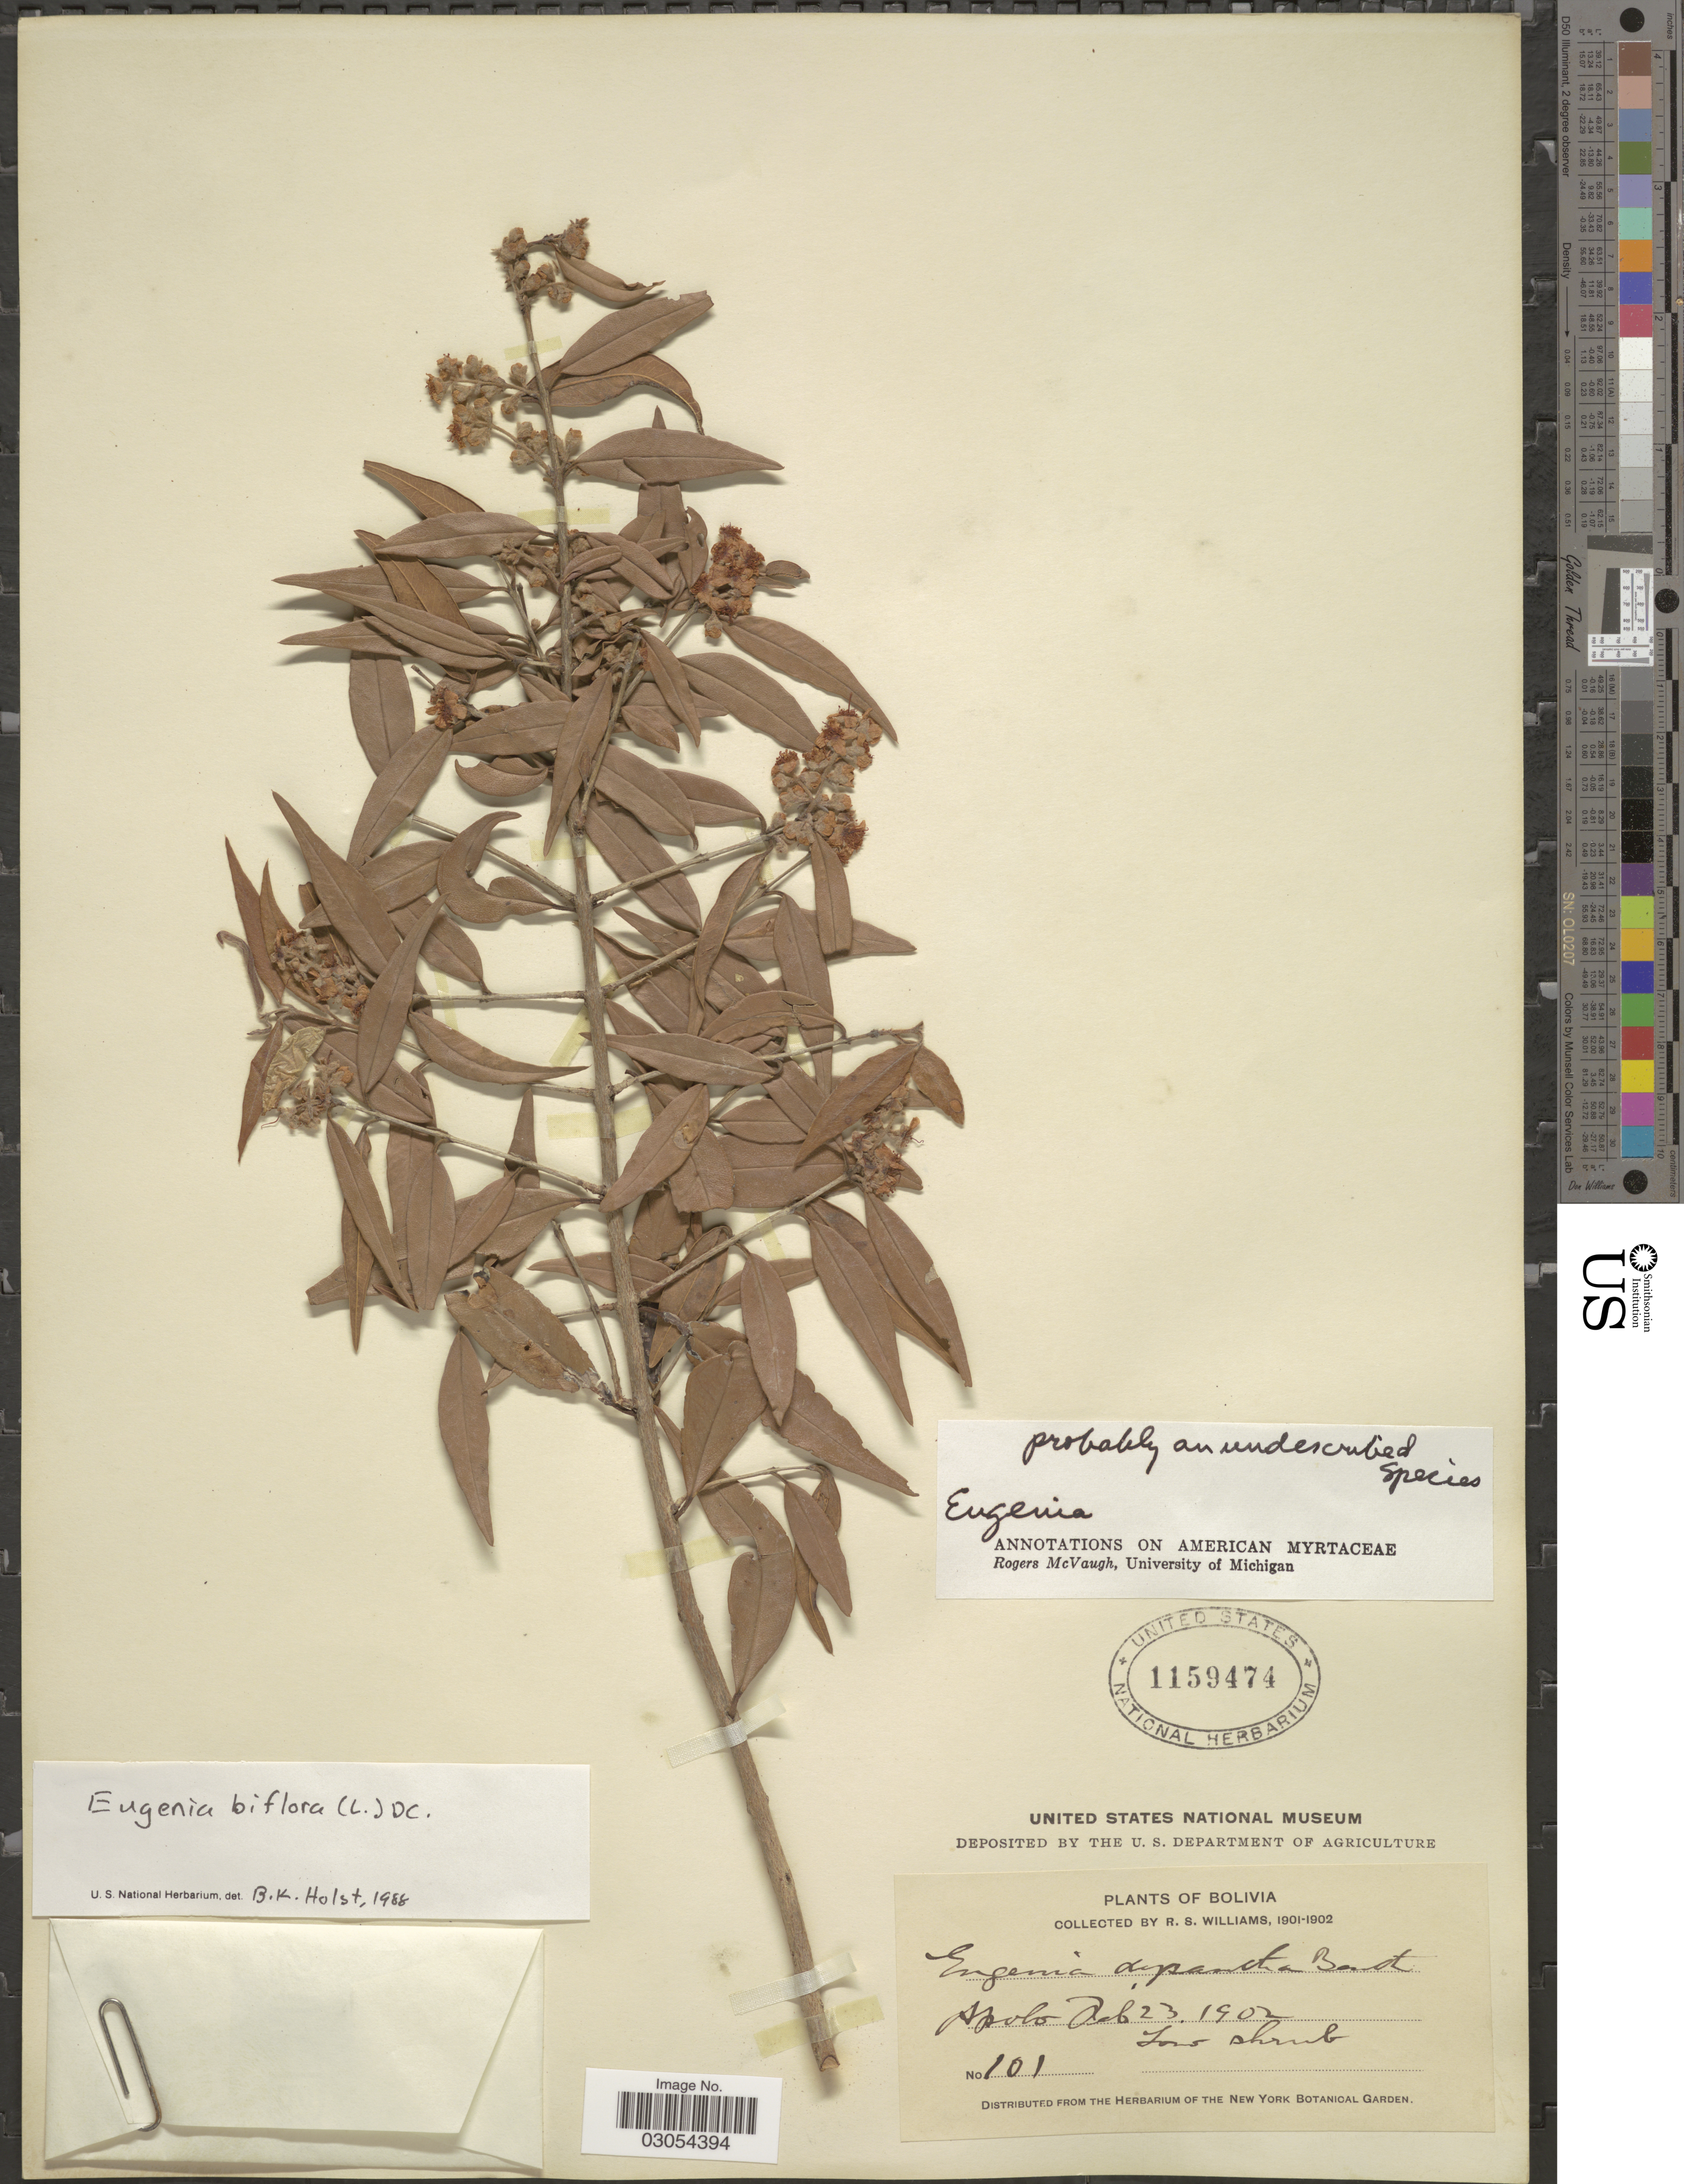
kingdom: Plantae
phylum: Tracheophyta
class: Magnoliopsida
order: Myrtales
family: Myrtaceae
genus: Eugenia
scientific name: Eugenia biflora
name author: (L.) DC.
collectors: R. S. Williams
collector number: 101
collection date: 1902-02-23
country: Bolivia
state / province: La Paz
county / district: Franz Tamayo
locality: Apolo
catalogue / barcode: US 1159474